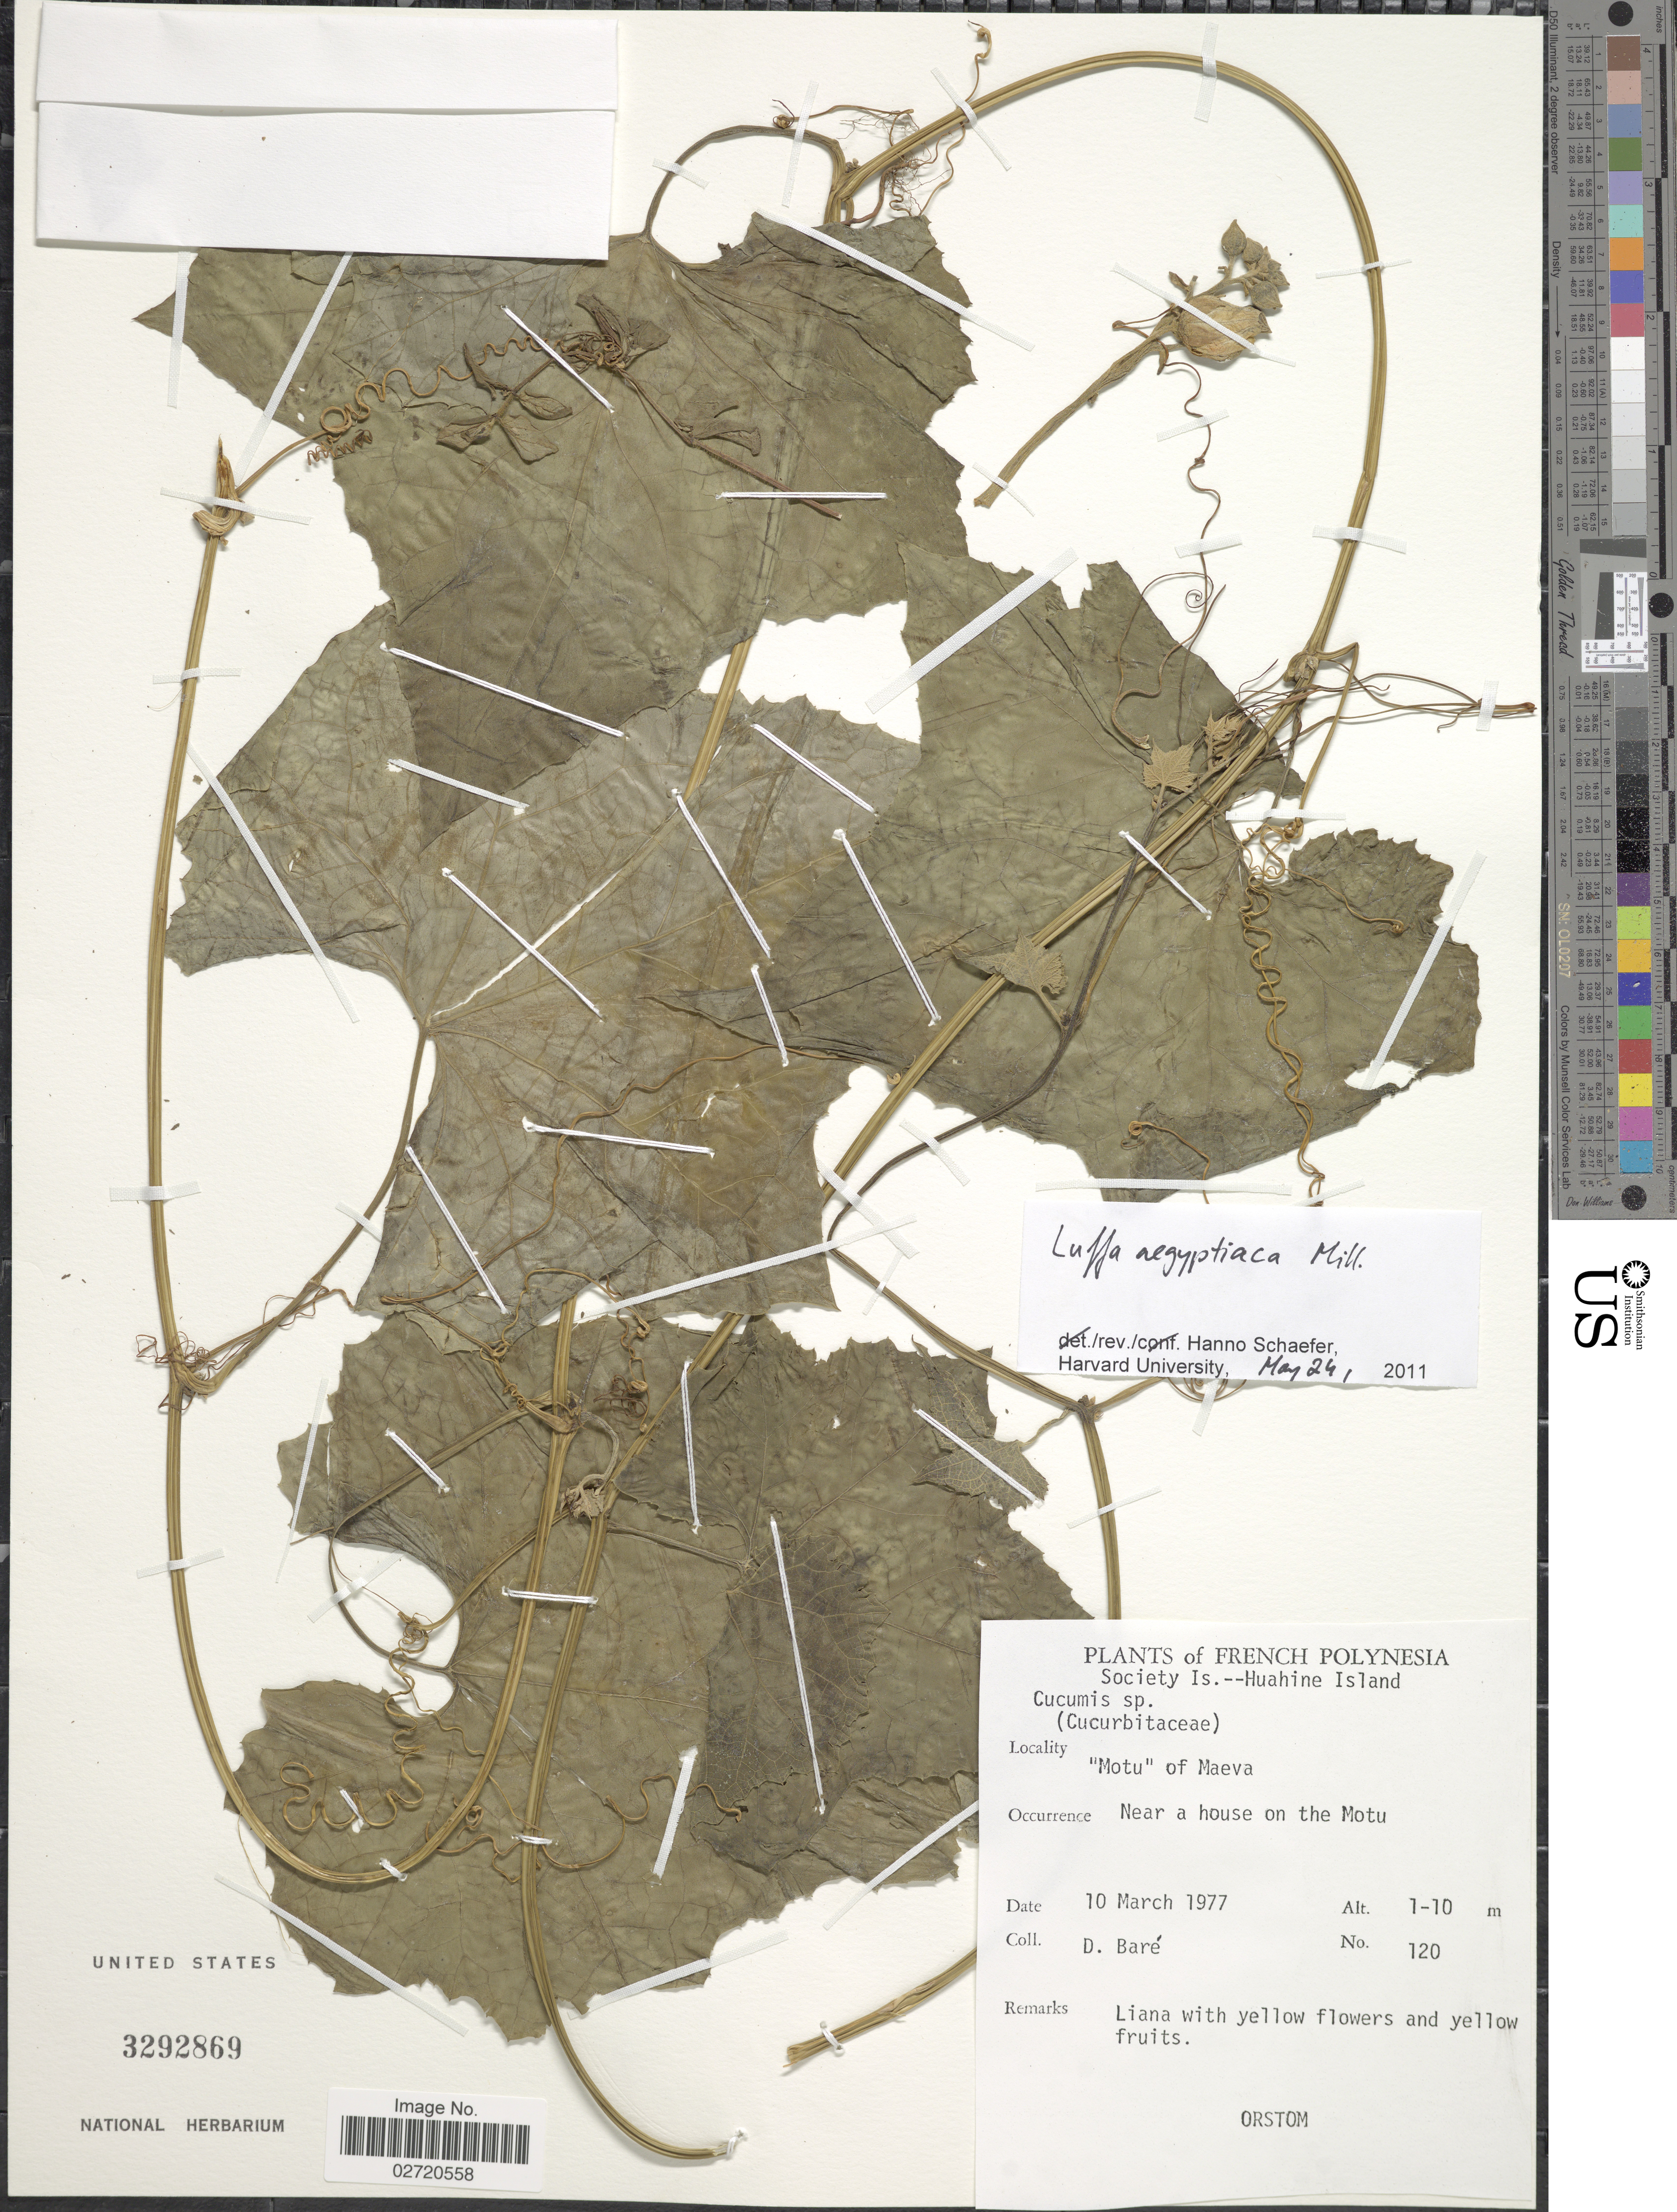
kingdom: Plantae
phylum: Tracheophyta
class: Magnoliopsida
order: Cucurbitales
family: Cucurbitaceae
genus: Luffa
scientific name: Luffa aegyptiaca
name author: Mill.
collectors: D. Baré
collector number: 120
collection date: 1977-03-10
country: French Polynesia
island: Huahine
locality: Society Is. -- Huahine Island. Motu of Maeva, Near a house on the Motu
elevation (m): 1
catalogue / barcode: US 3292869